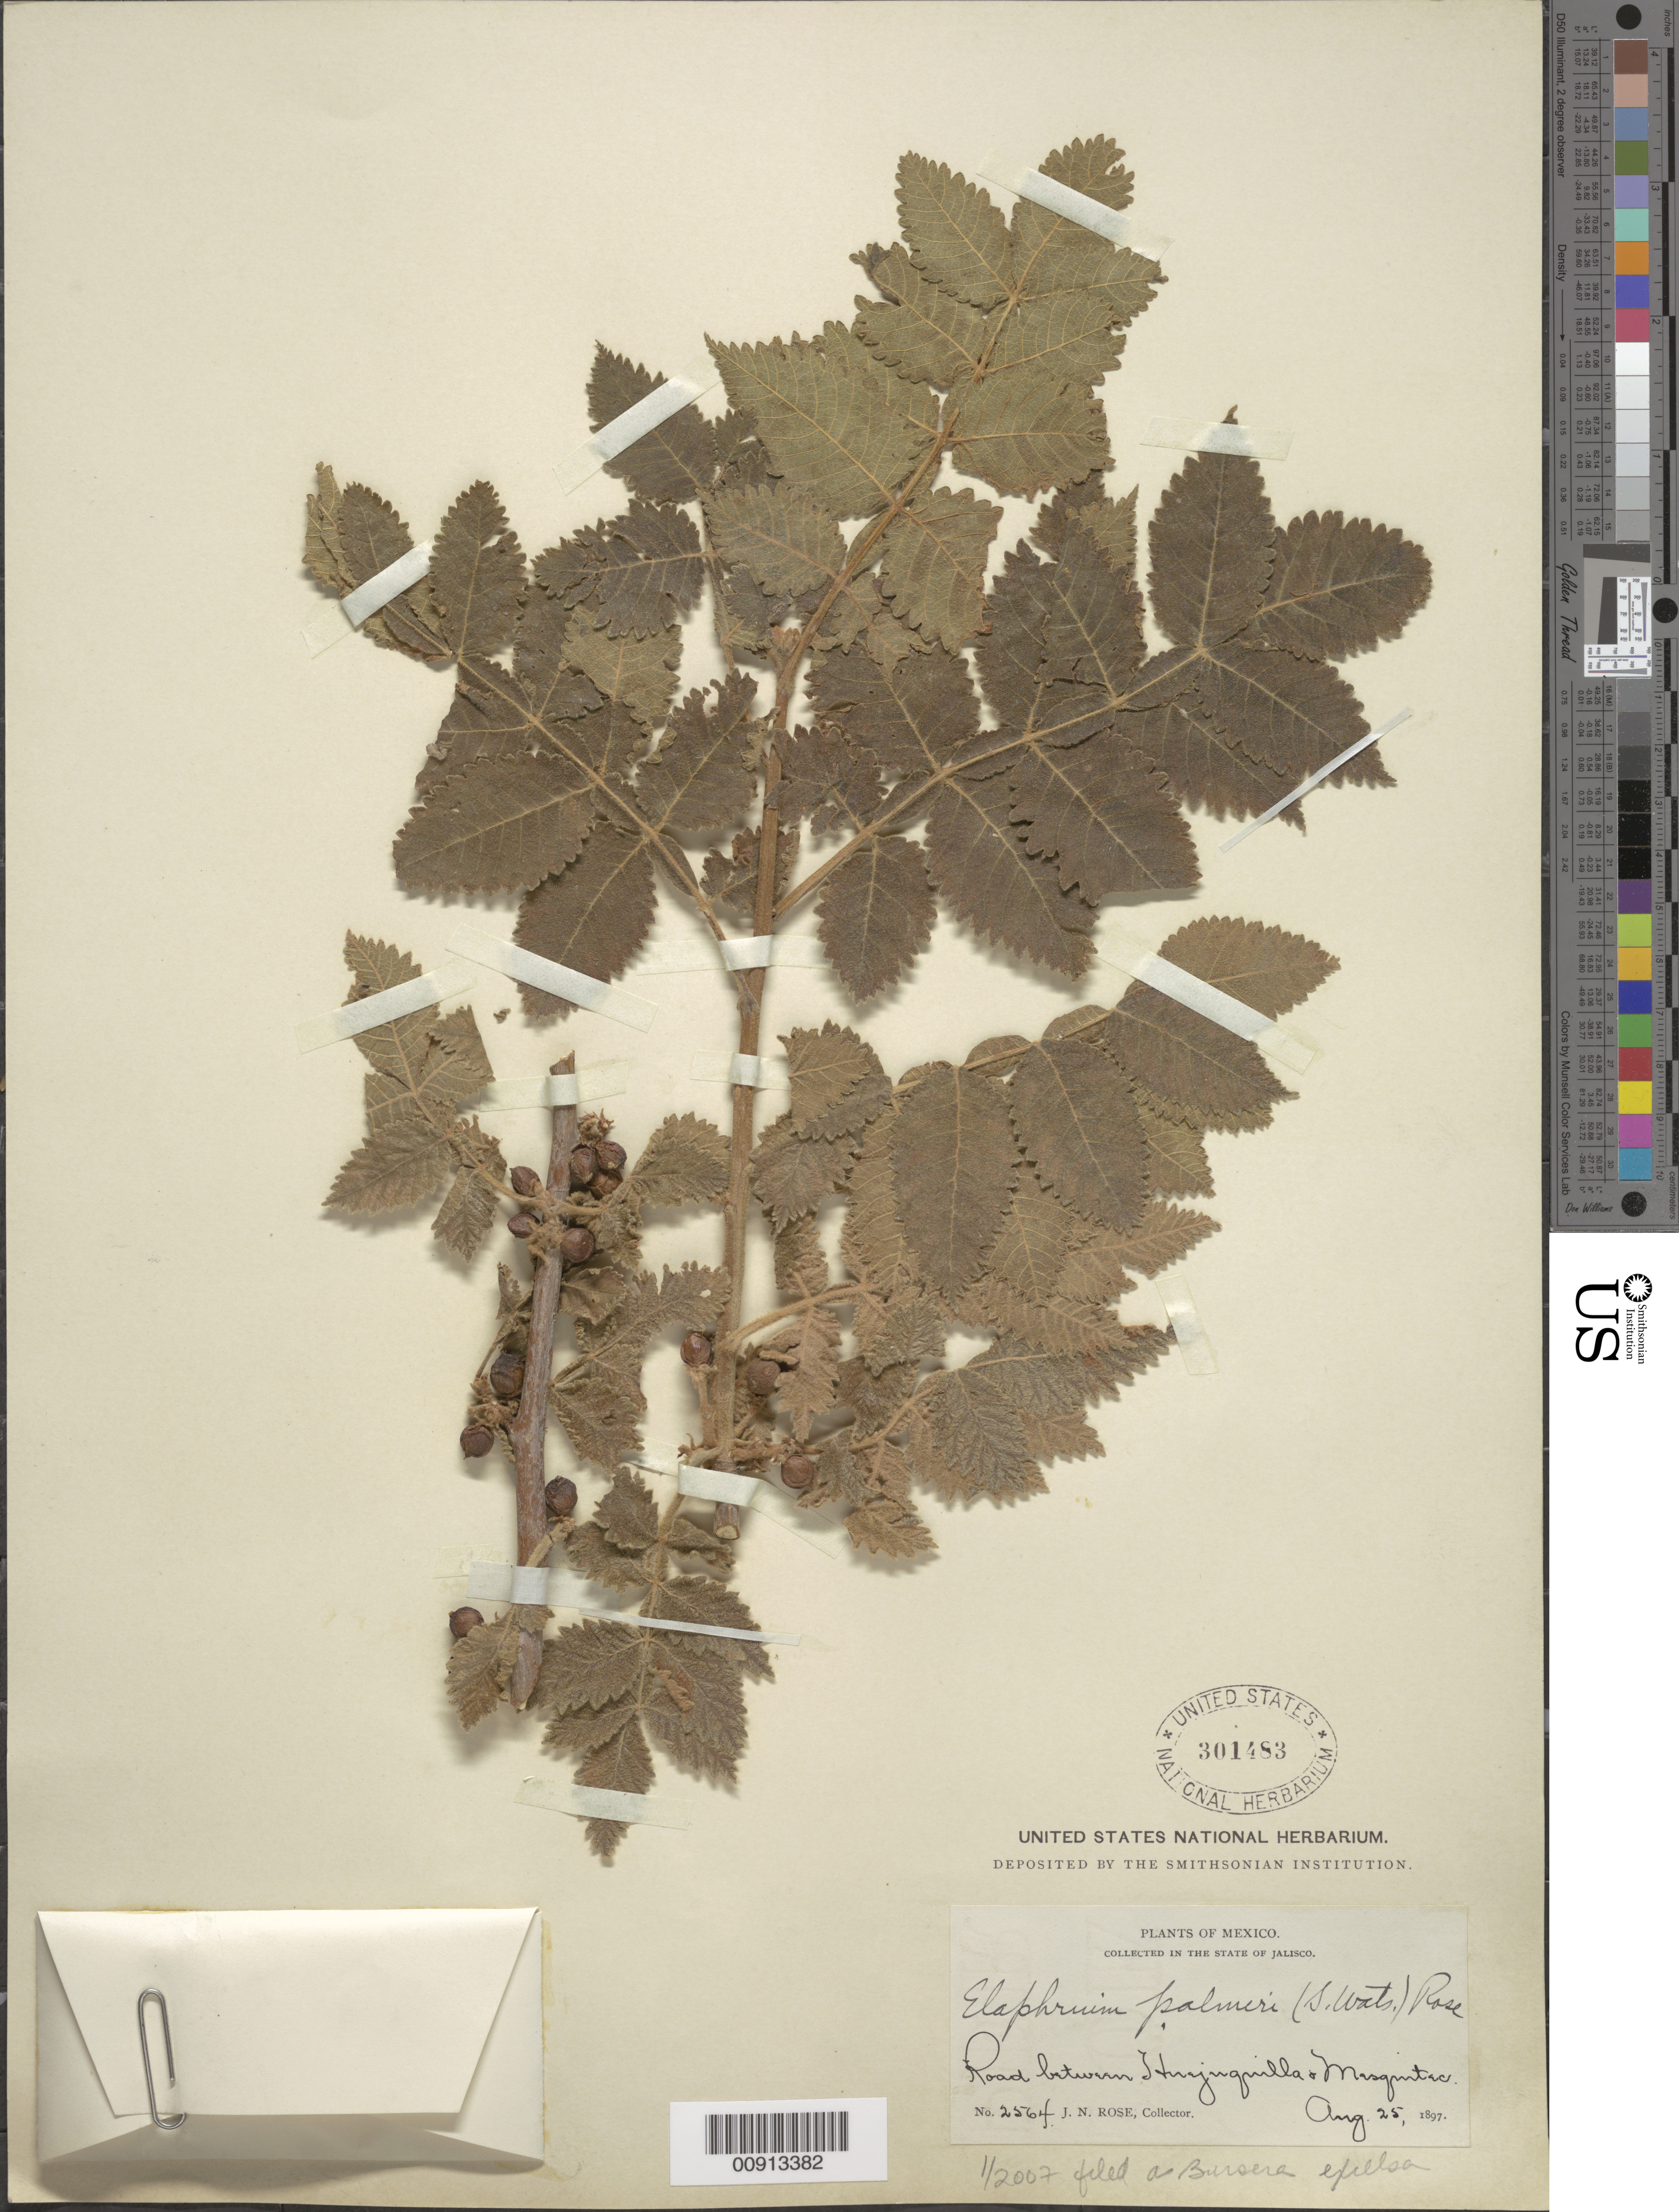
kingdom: Plantae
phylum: Tracheophyta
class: Magnoliopsida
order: Sapindales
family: Burseraceae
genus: Bursera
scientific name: Bursera excelsa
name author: (Kunth) Engl.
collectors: J. N. Rose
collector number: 2564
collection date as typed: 25 Aug 1897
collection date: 1897-08-25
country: Mexico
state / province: Jalisco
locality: State of Jalisco: Road between Huejuquilla & Mesquitec.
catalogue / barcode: US 301483